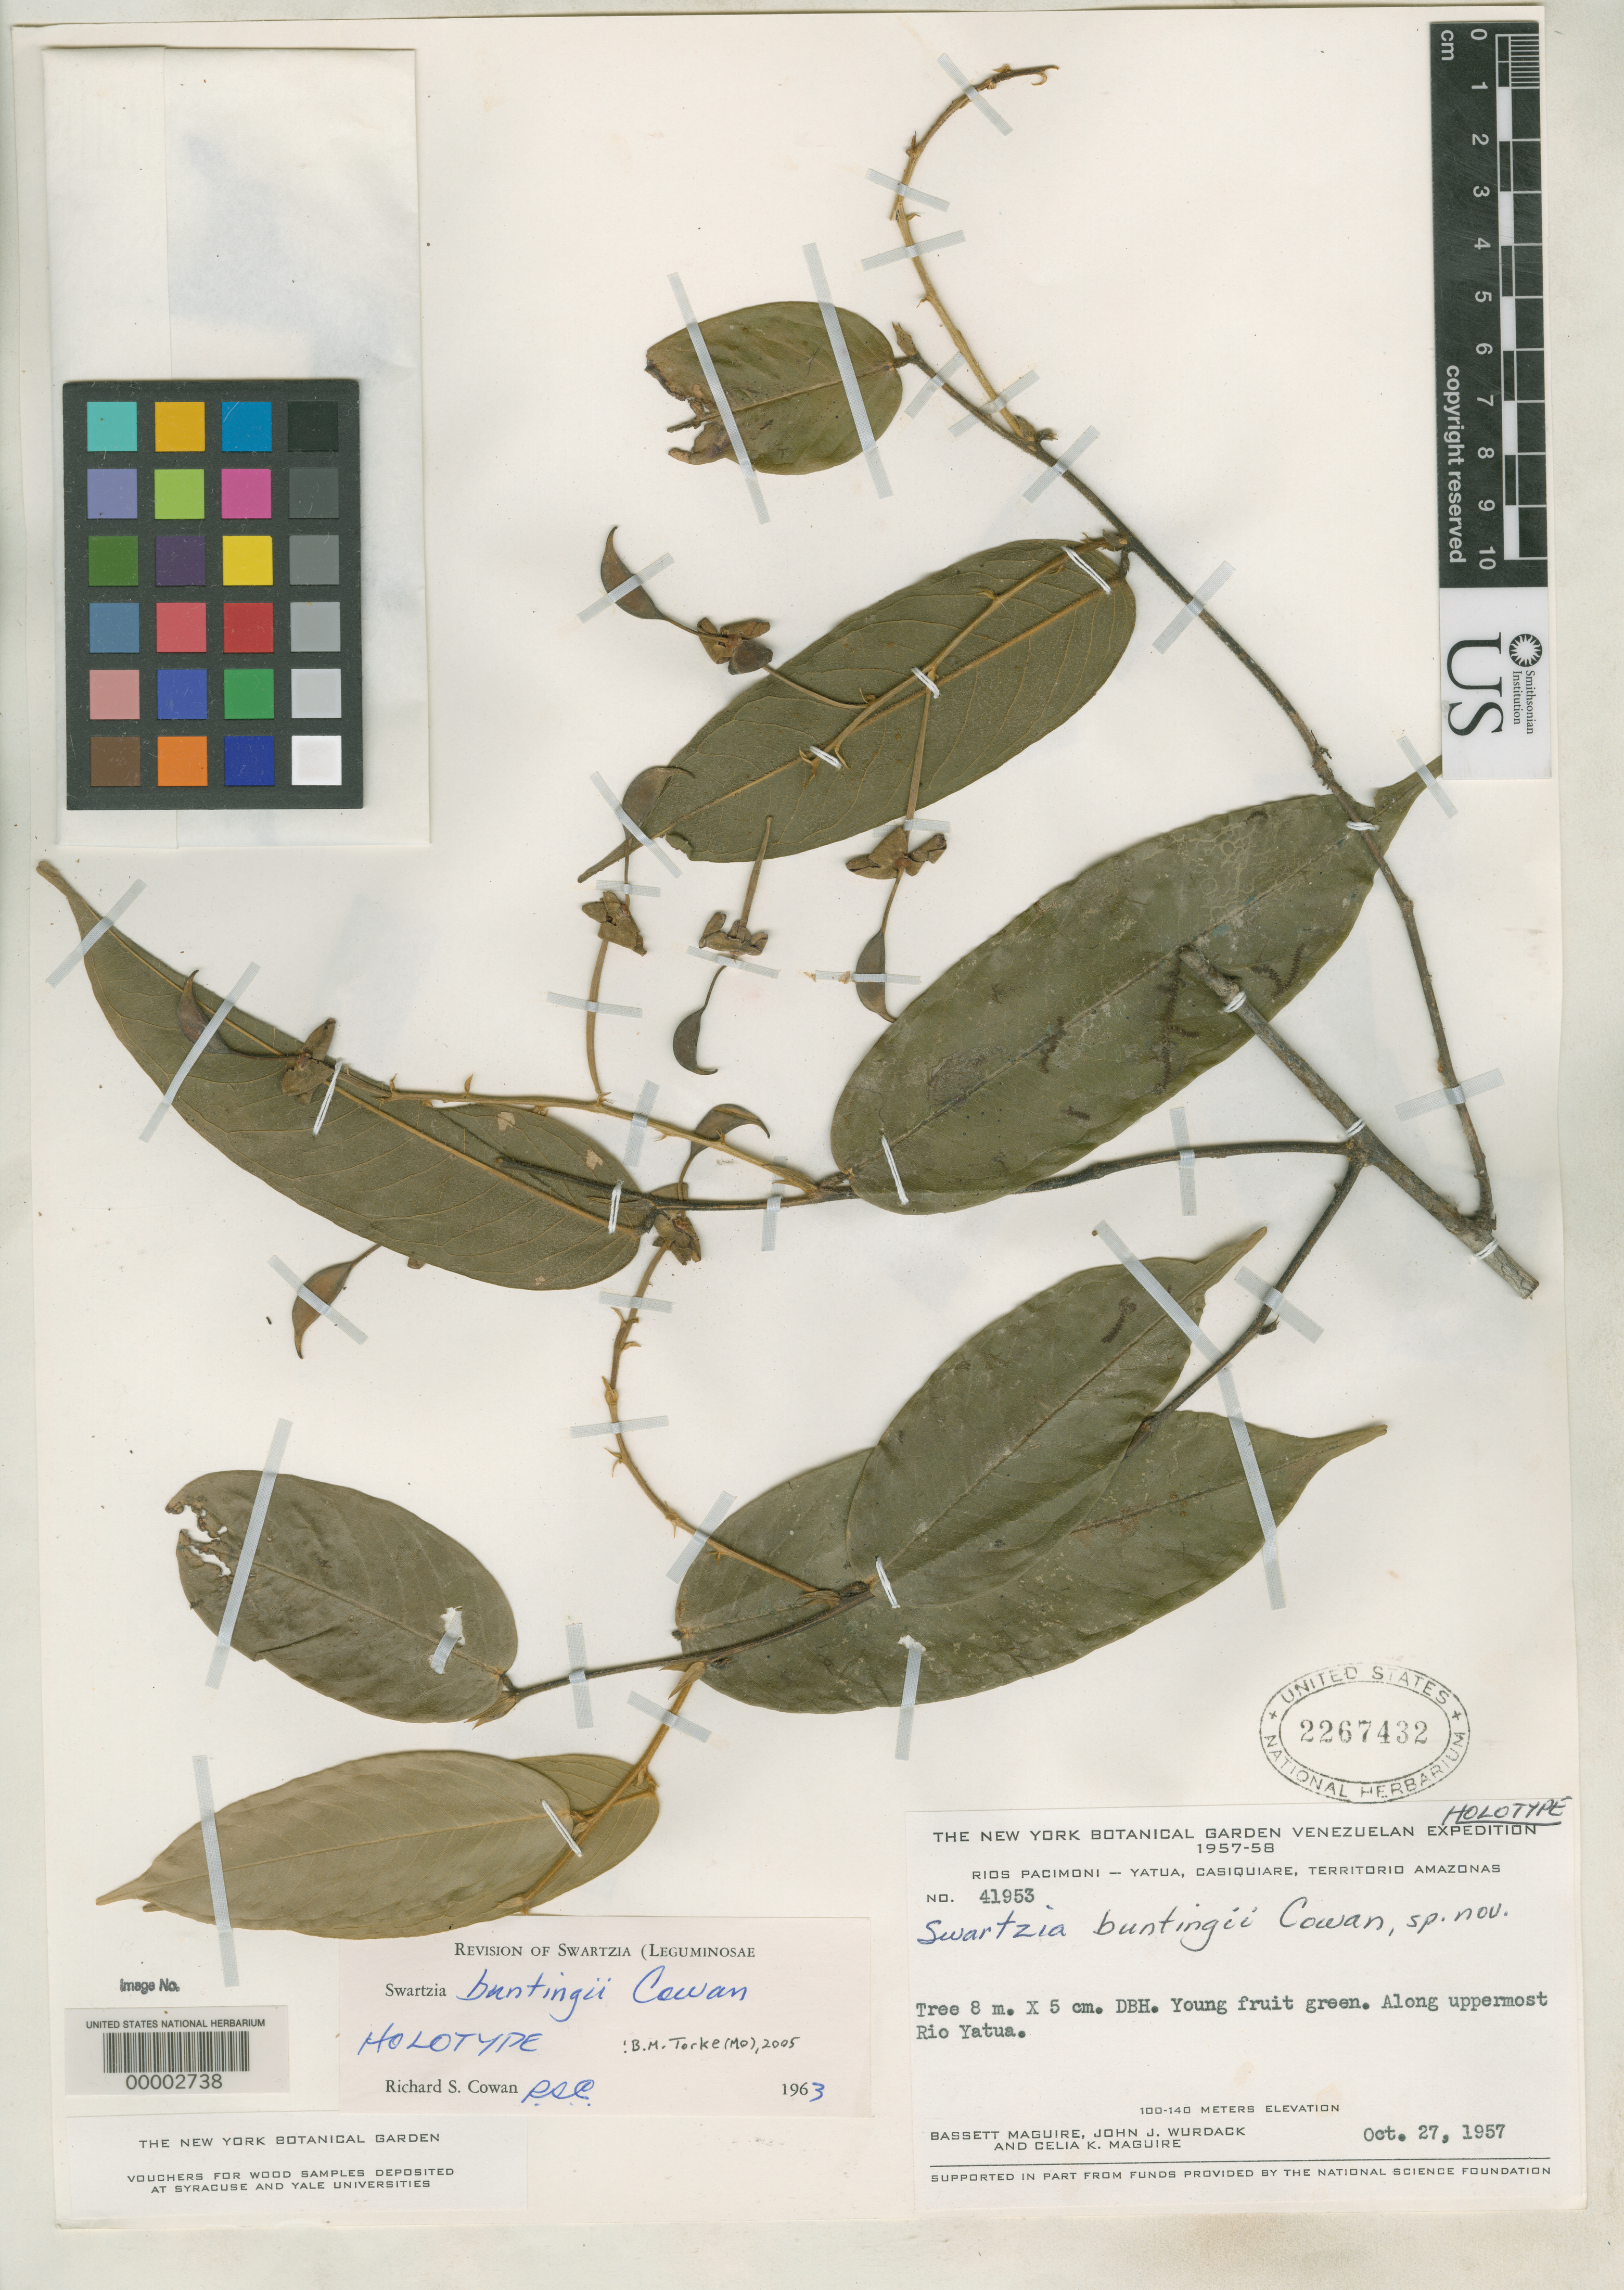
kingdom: Plantae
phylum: Tracheophyta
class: Magnoliopsida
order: Fabales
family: Fabaceae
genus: Swartzia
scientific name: Swartzia buntingii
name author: R.S. Cowan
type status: Holotype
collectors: B. Maguire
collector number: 41953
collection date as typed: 27 Oct 1957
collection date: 1957-10-27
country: Venezuela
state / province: Amazonas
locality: Along uppermost Rio Yatua, Casiquiare.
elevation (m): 100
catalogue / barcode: US 2267432